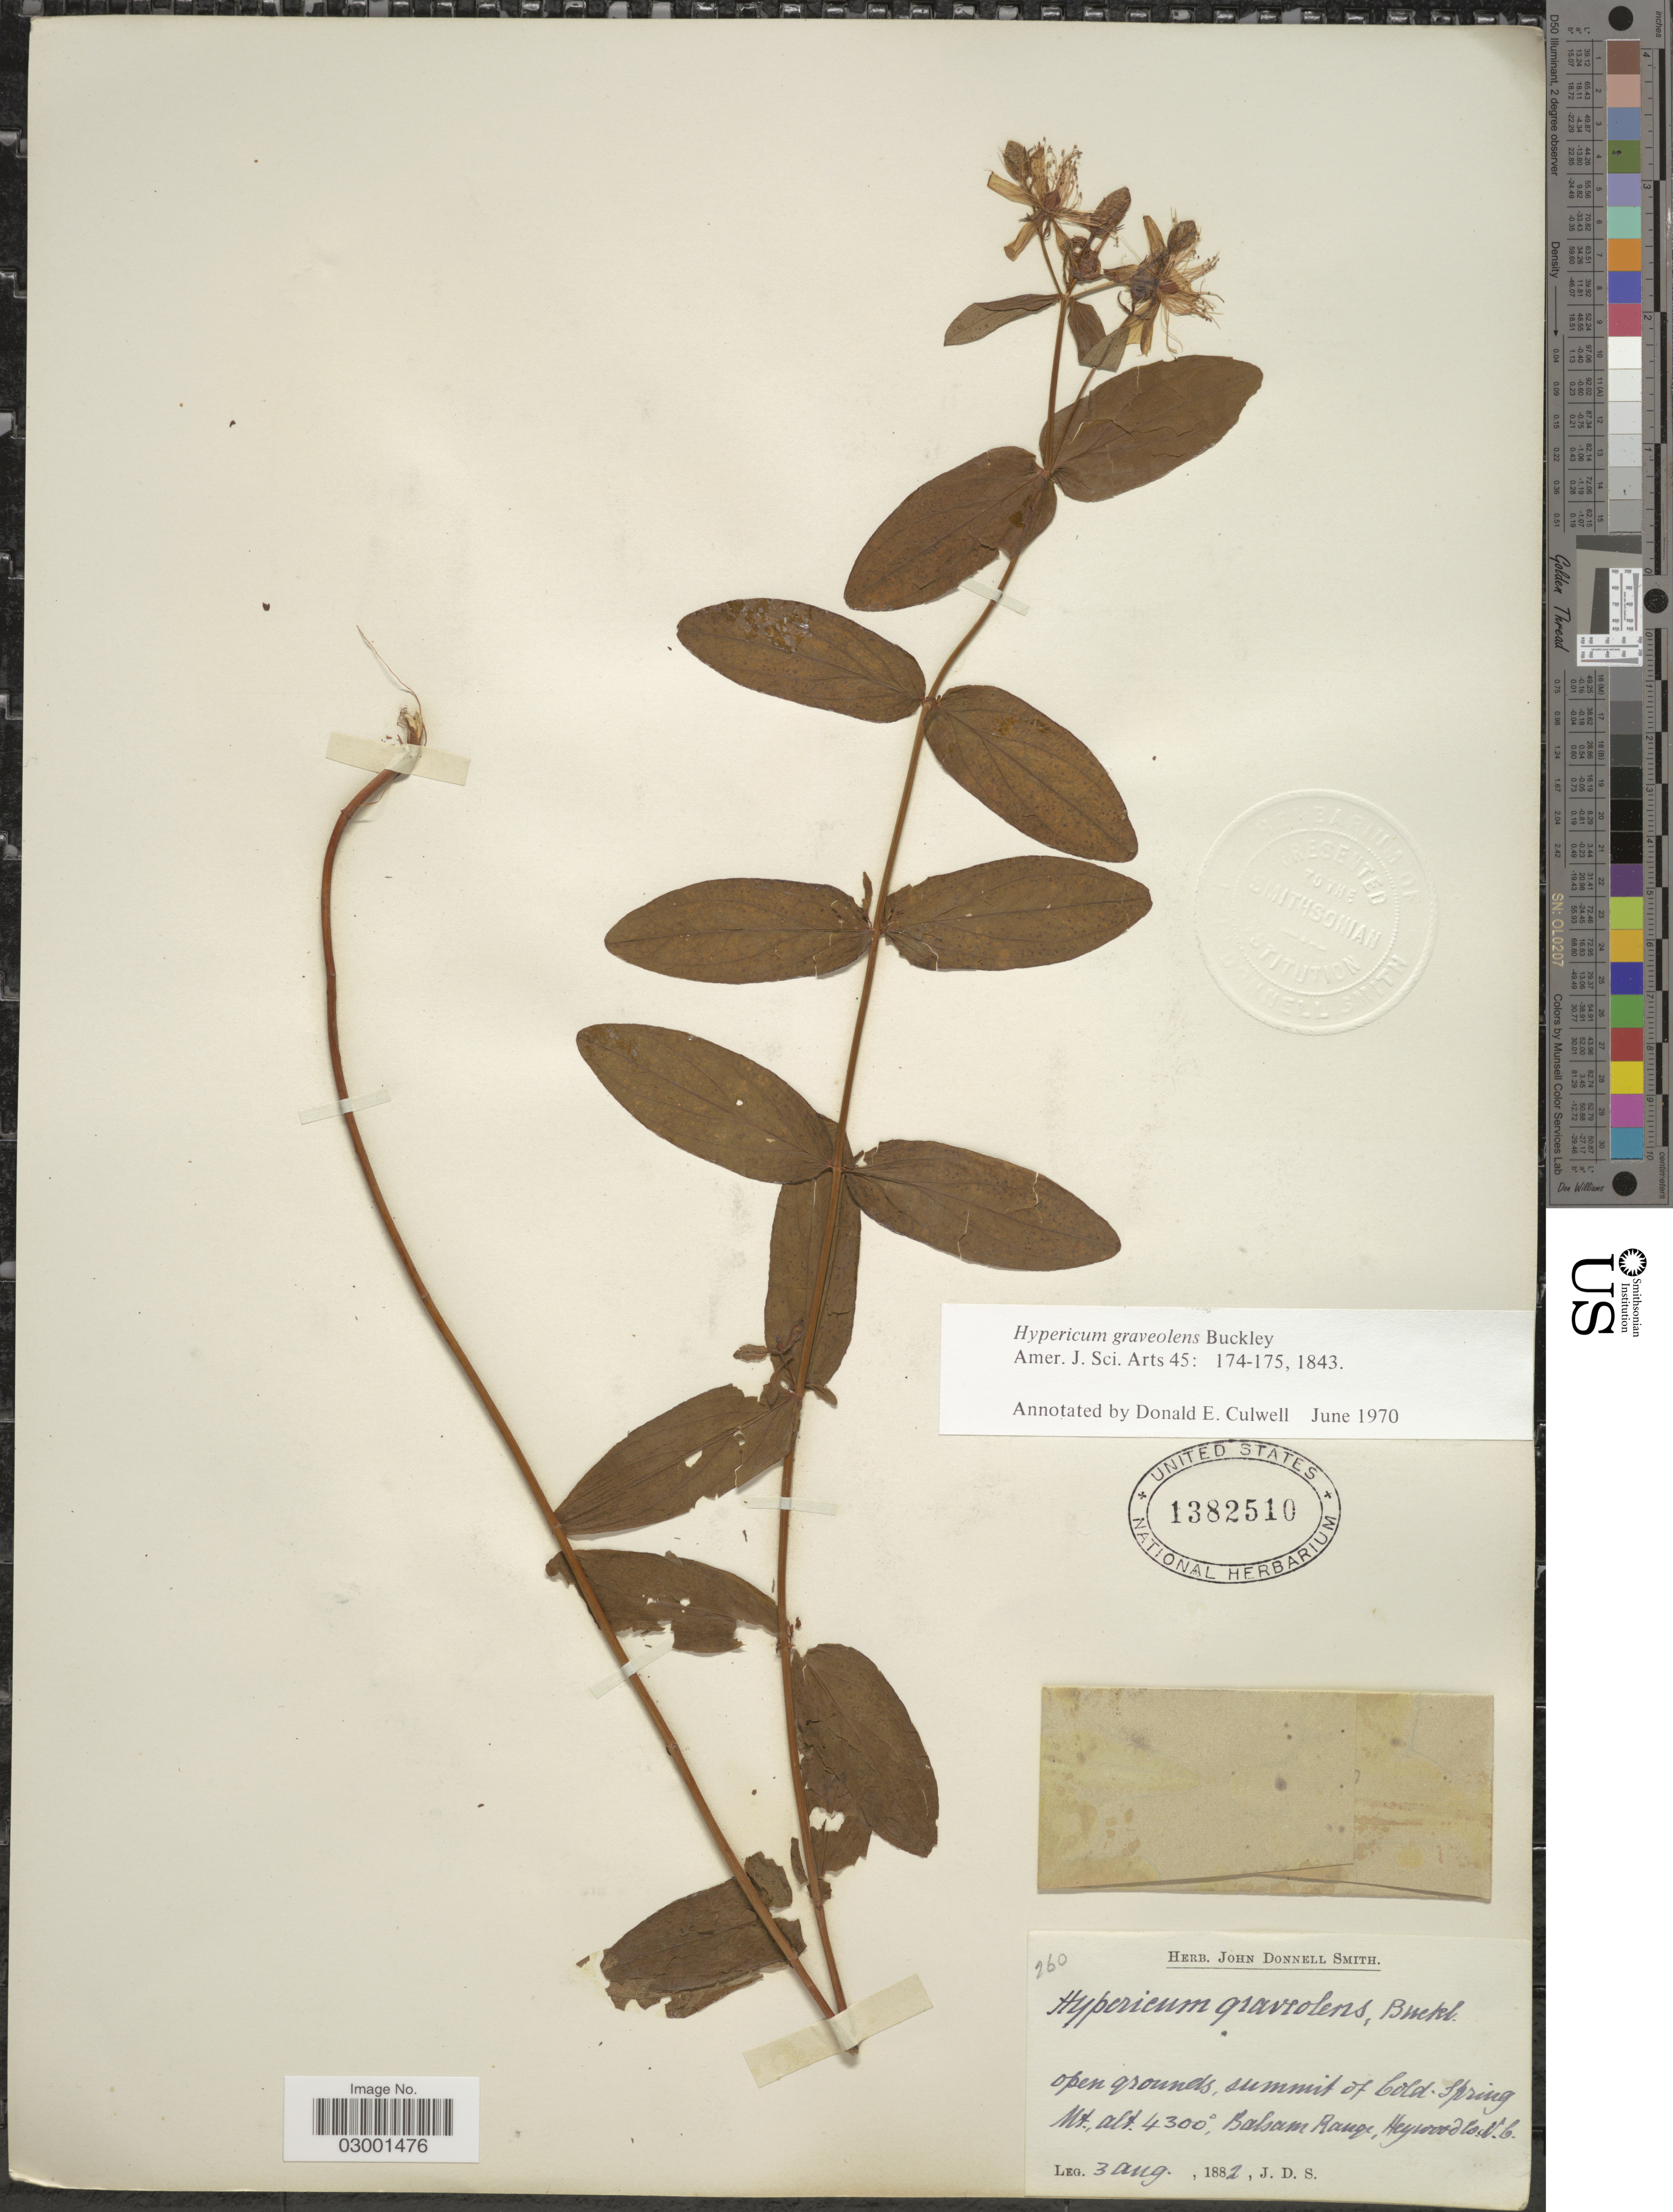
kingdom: Plantae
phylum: Tracheophyta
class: Magnoliopsida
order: Malpighiales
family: Hypericaceae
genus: Hypericum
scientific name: Hypericum graveolens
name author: Buckley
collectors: J. Donnell Smith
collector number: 260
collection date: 1882-08-03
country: United States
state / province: North Carolina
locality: Open grounds, summit of Cold Spring Mt., Balsam Range, Heywood Co.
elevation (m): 1311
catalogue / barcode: US 1382510